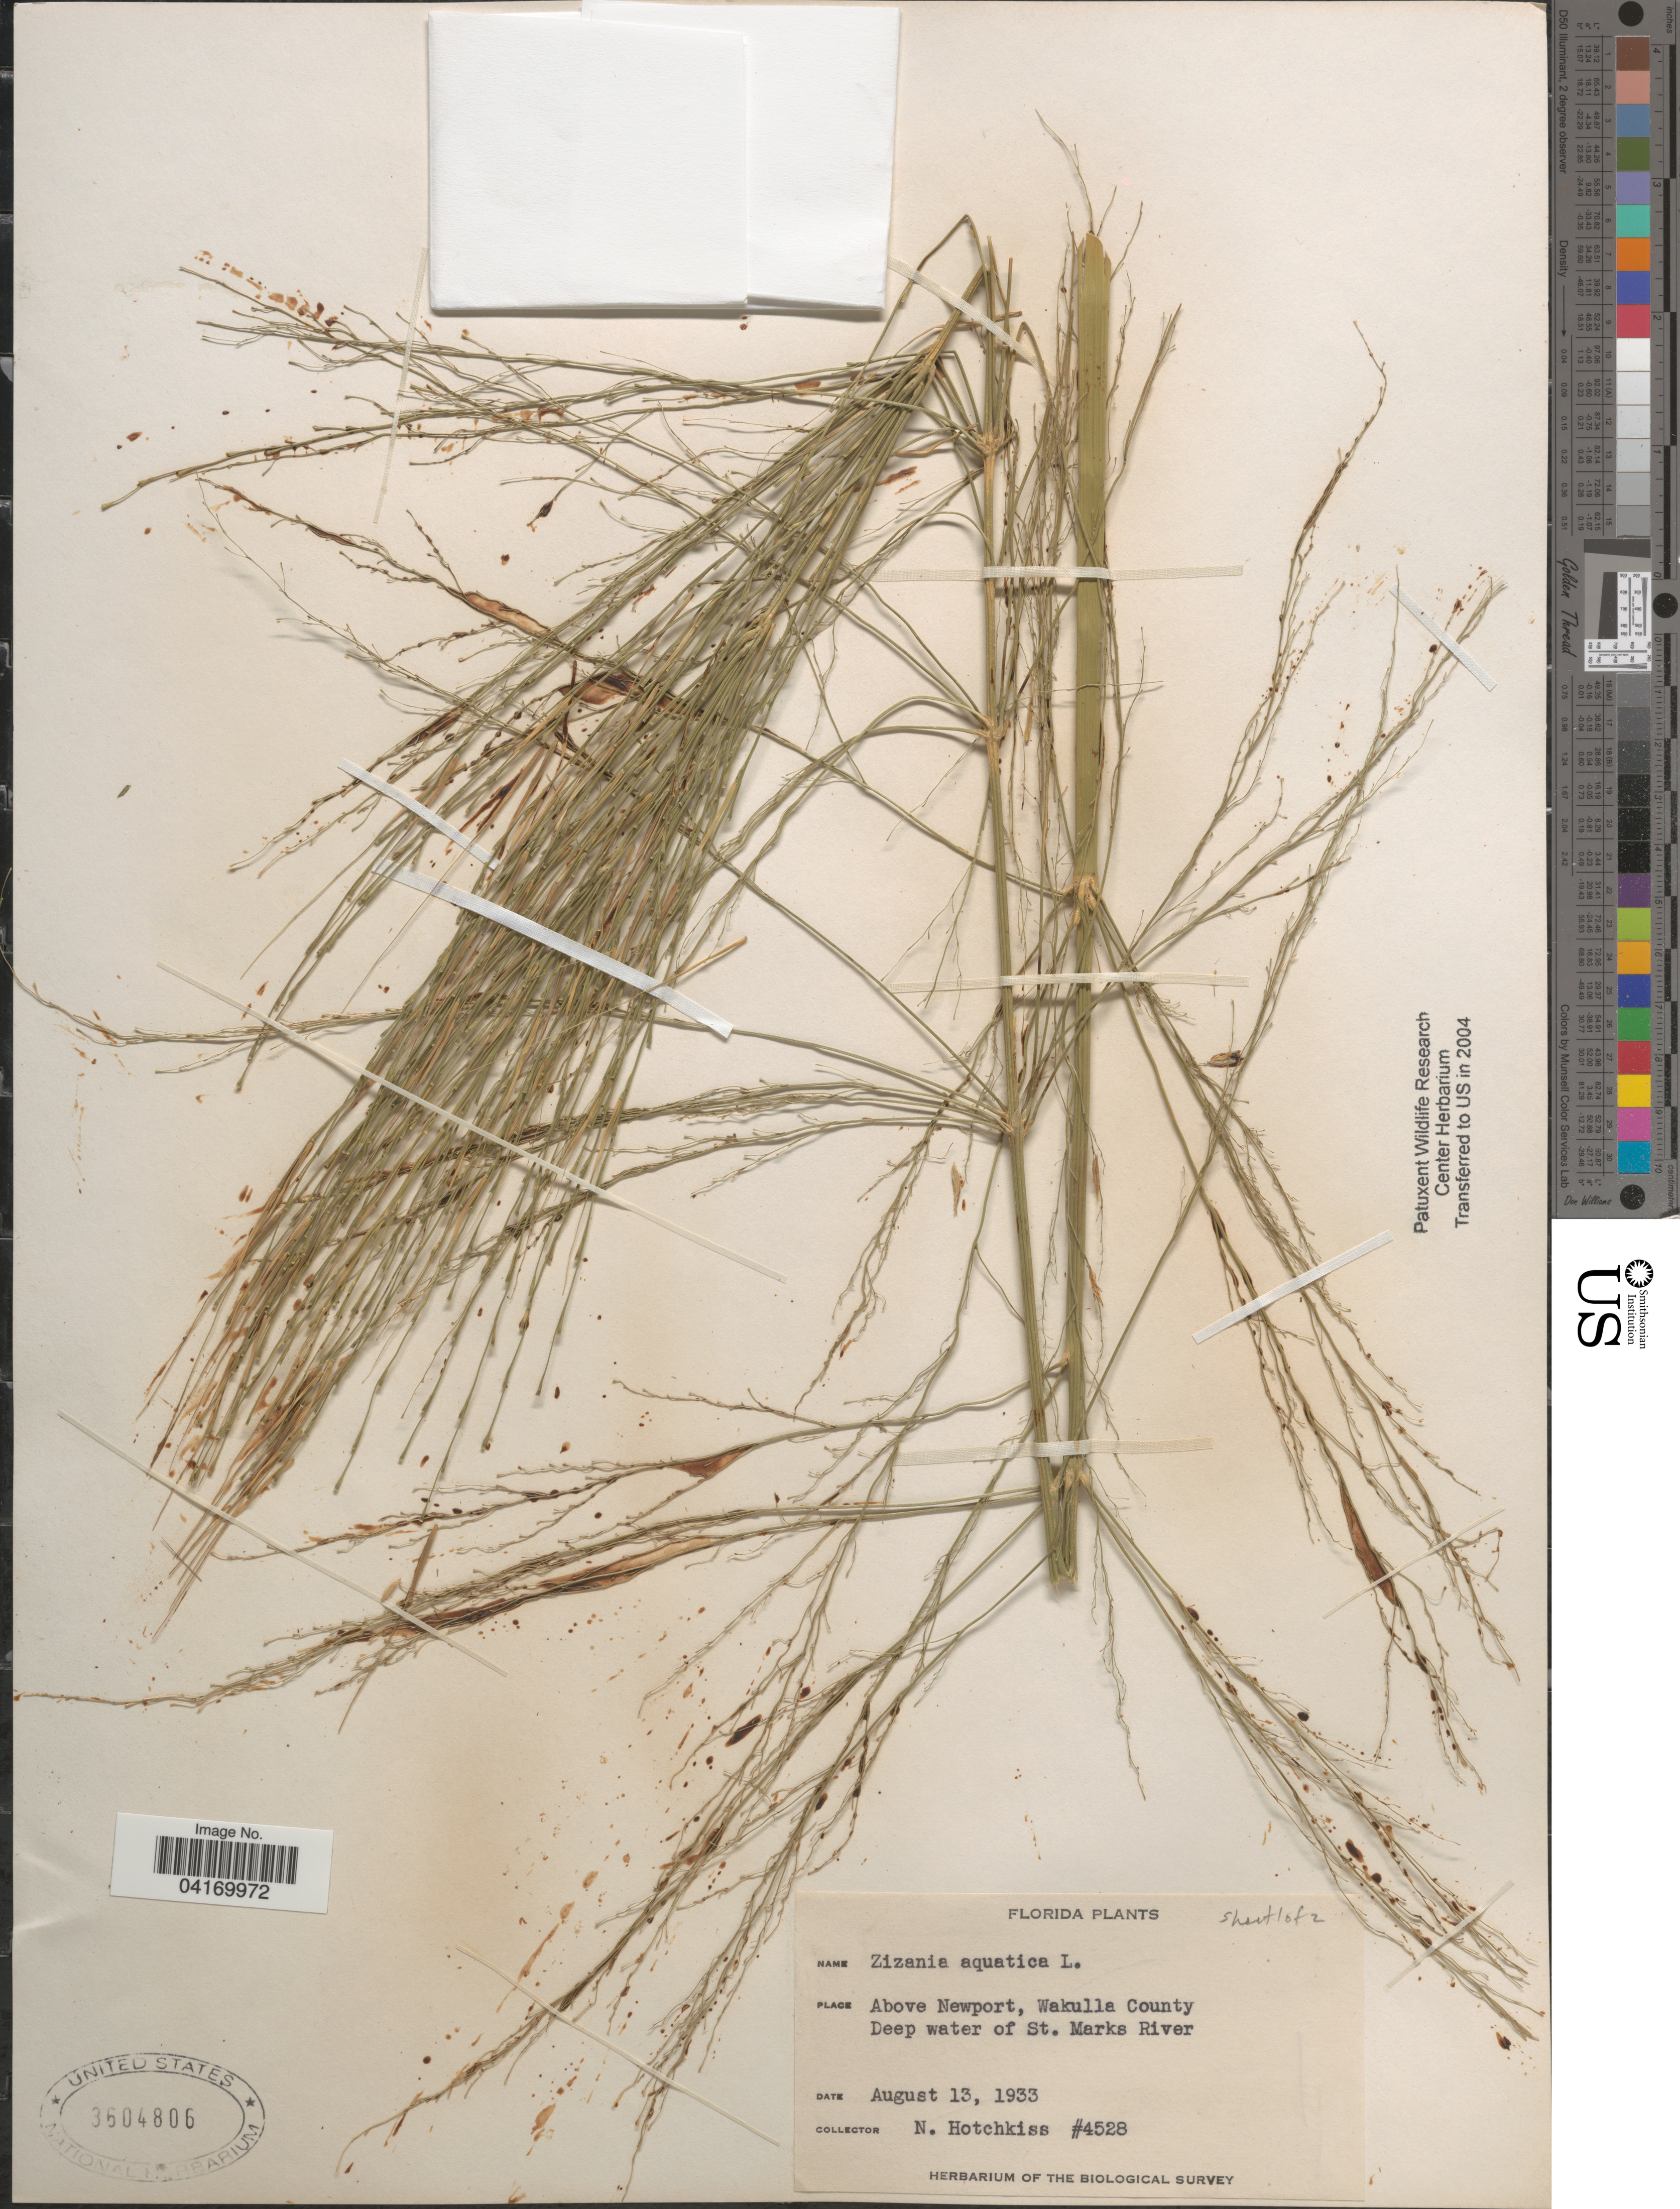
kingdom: Plantae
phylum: Tracheophyta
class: Liliopsida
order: Poales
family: Poaceae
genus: Zizania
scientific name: Zizania aquatica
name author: L.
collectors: N. Hotchkiss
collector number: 4528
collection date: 1933-08-13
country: United States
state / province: Florida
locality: Above Newport, Wakulla County. Deep water of St. Marks River. The Biological Survey.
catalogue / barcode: US 3604806